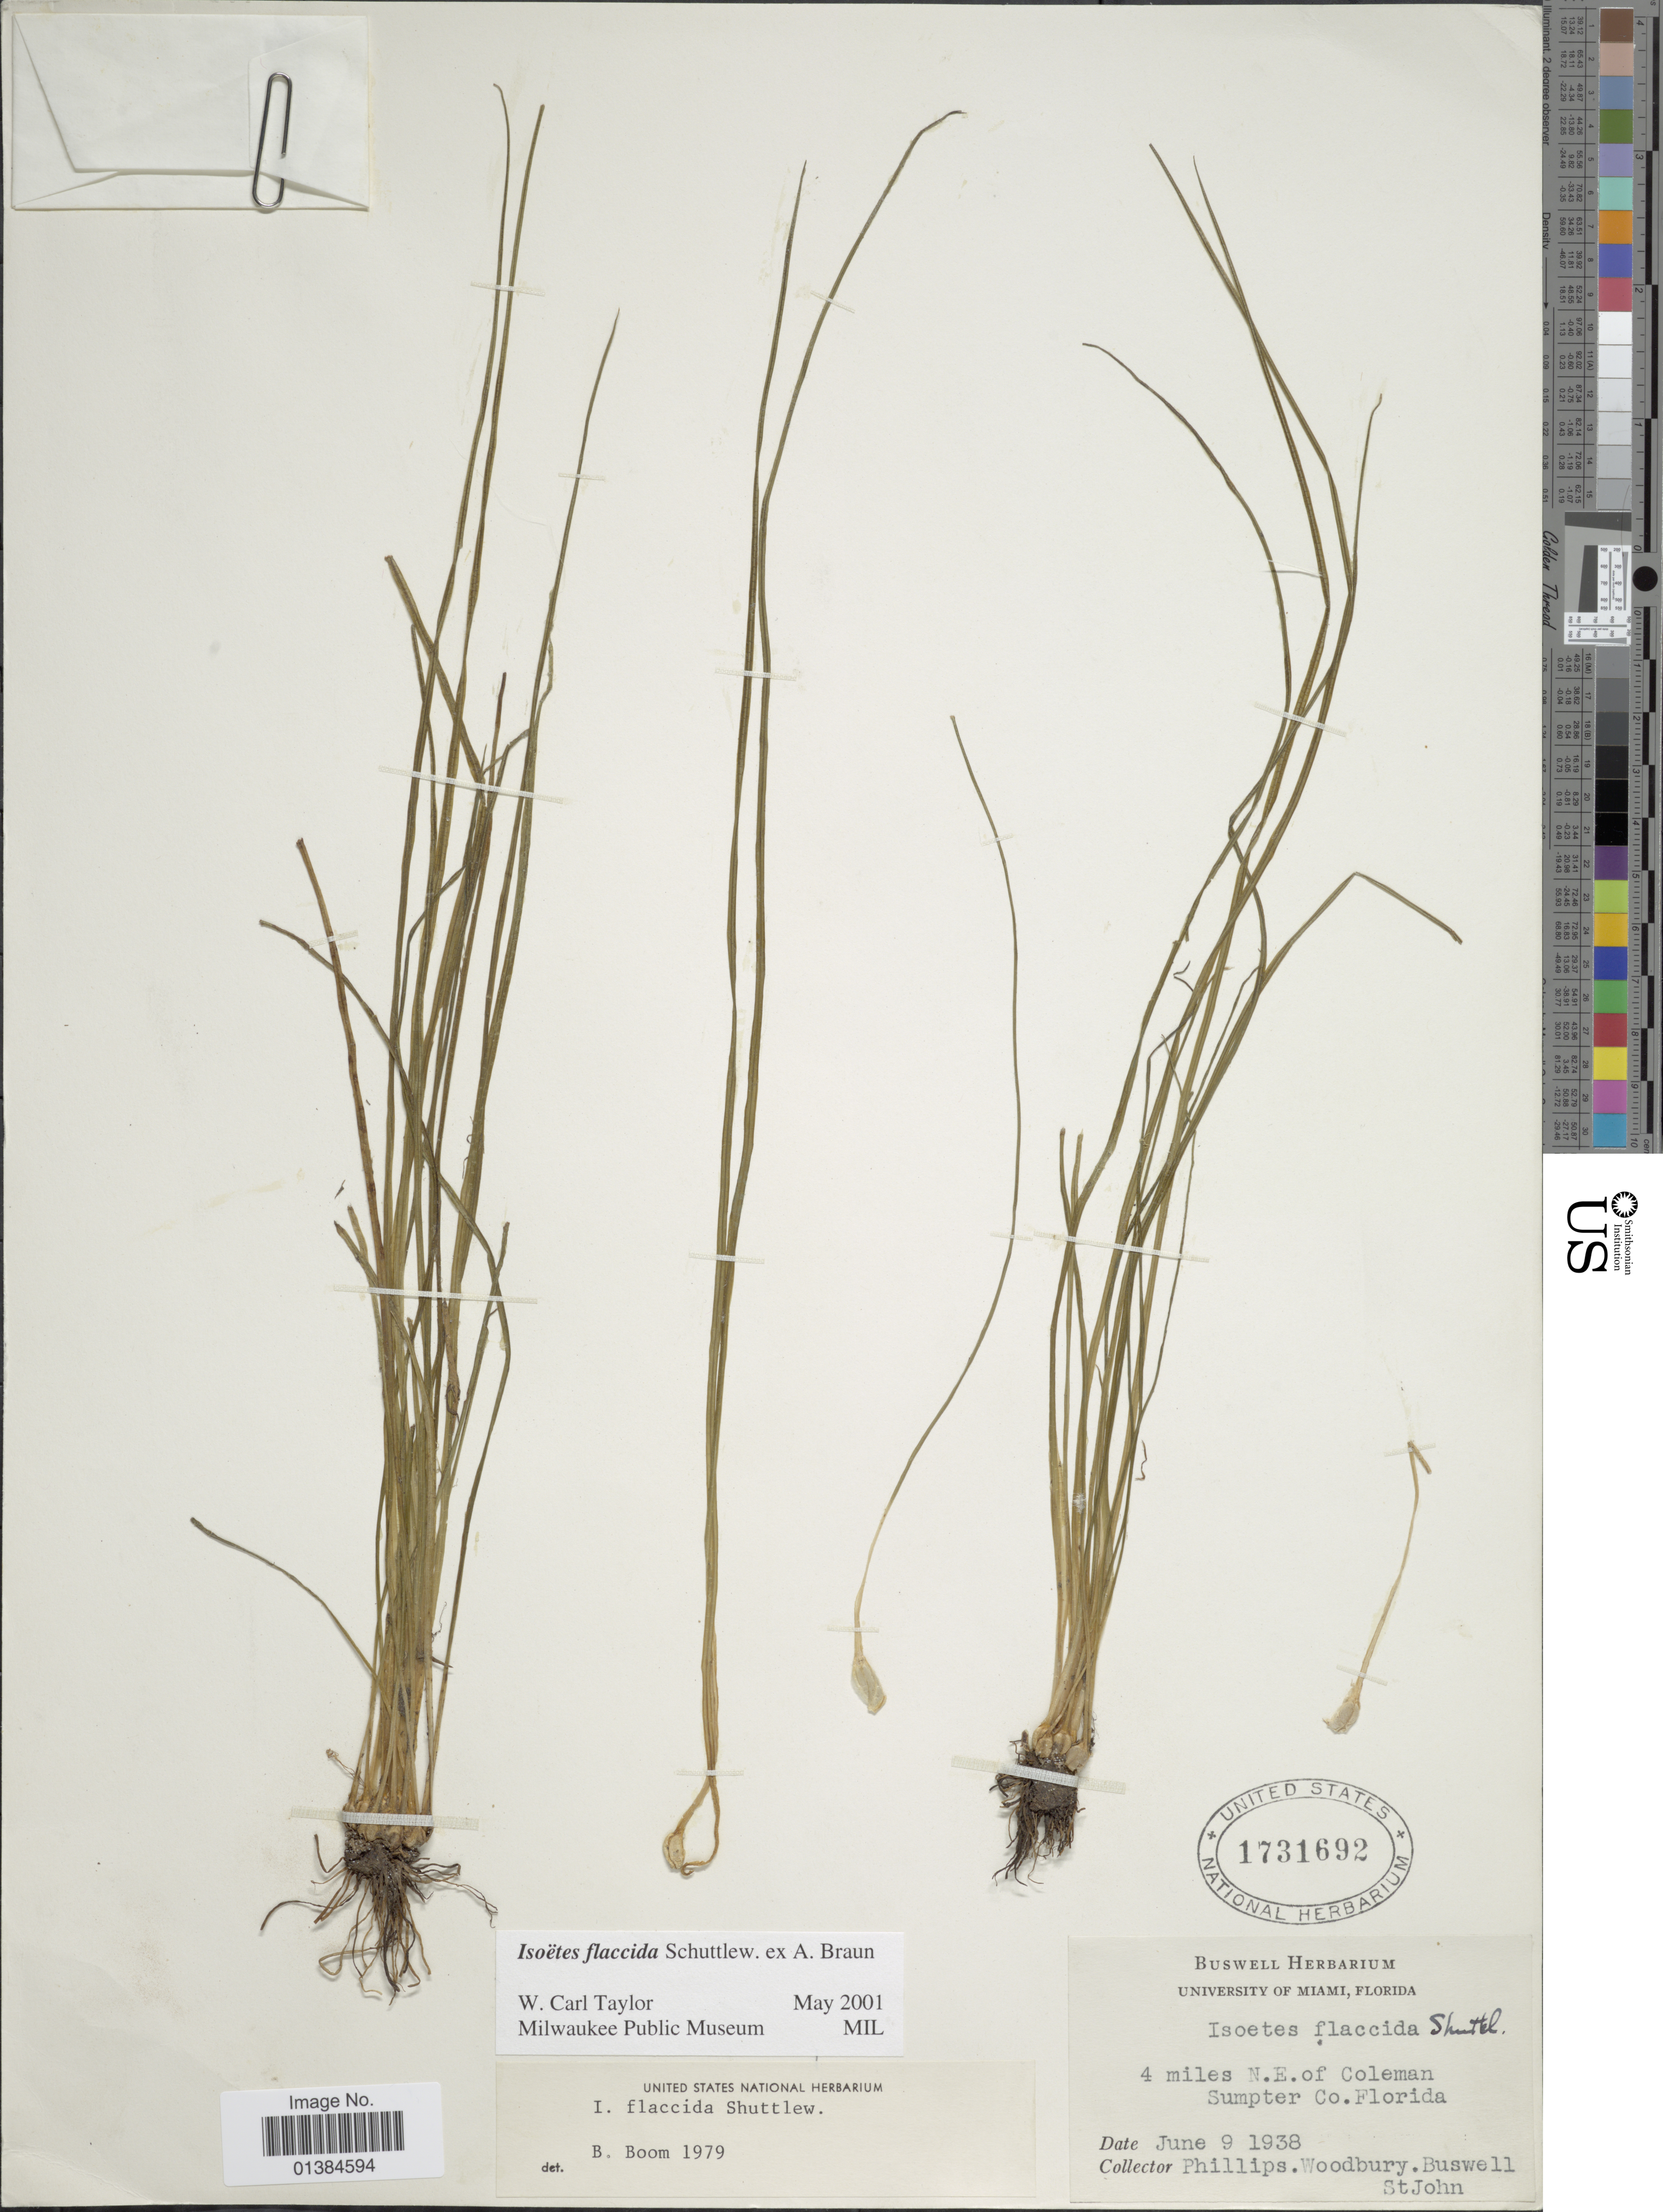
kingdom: Plantae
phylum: Tracheophyta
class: Lycopodiopsida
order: Isoetales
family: Isoetaceae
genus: Isoetes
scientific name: Isoetes flaccida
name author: Shuttlew. ex A. Braun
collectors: Phillips, Woodbury, --, Buswell & -. St. John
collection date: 1938-06-09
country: United States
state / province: Florida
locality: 4 miles N.E. of Coleman Sumpter Co.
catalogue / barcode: US 1731692